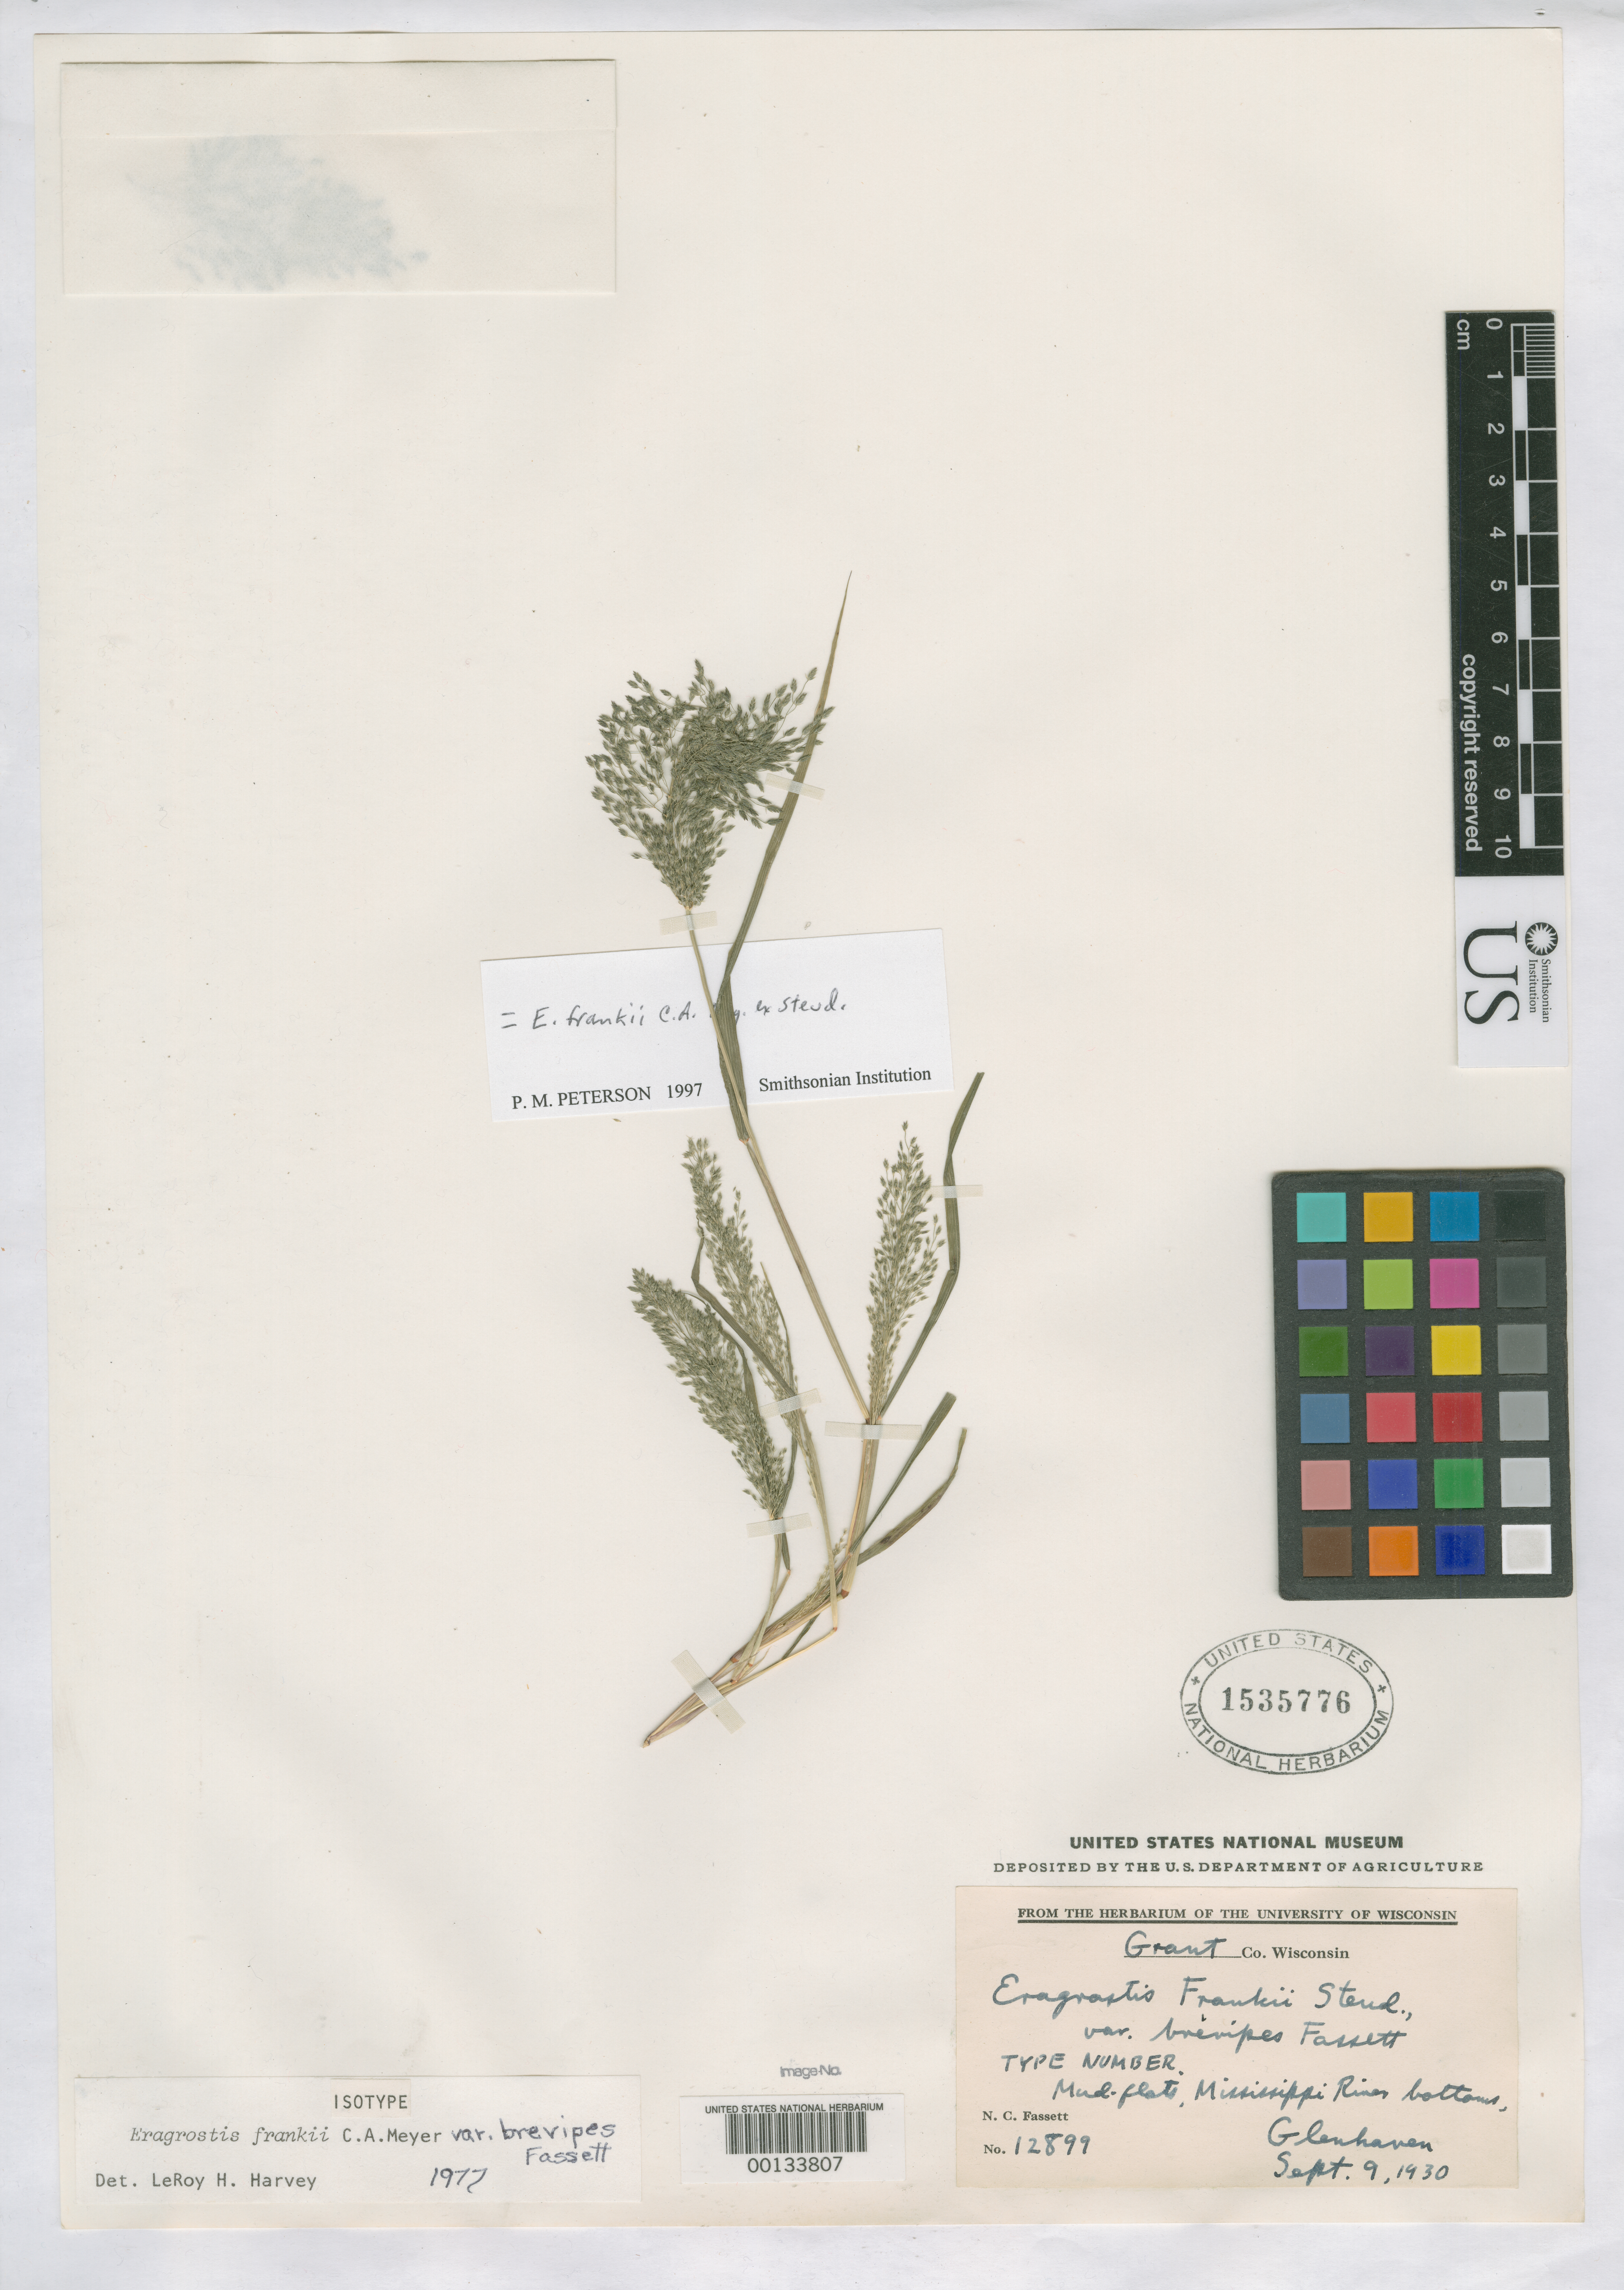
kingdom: Plantae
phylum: Tracheophyta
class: Liliopsida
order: Poales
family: Poaceae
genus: Eragrostis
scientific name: Eragrostis frankii var. brevipes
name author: Fassett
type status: Isotype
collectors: N. C. Fassett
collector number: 12899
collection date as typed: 09 Sep 1930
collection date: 1930-09-09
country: United States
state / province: Wisconsin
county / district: Grant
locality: Glenhaven, Mississippi river bottom, mud flats.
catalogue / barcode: US 1535776